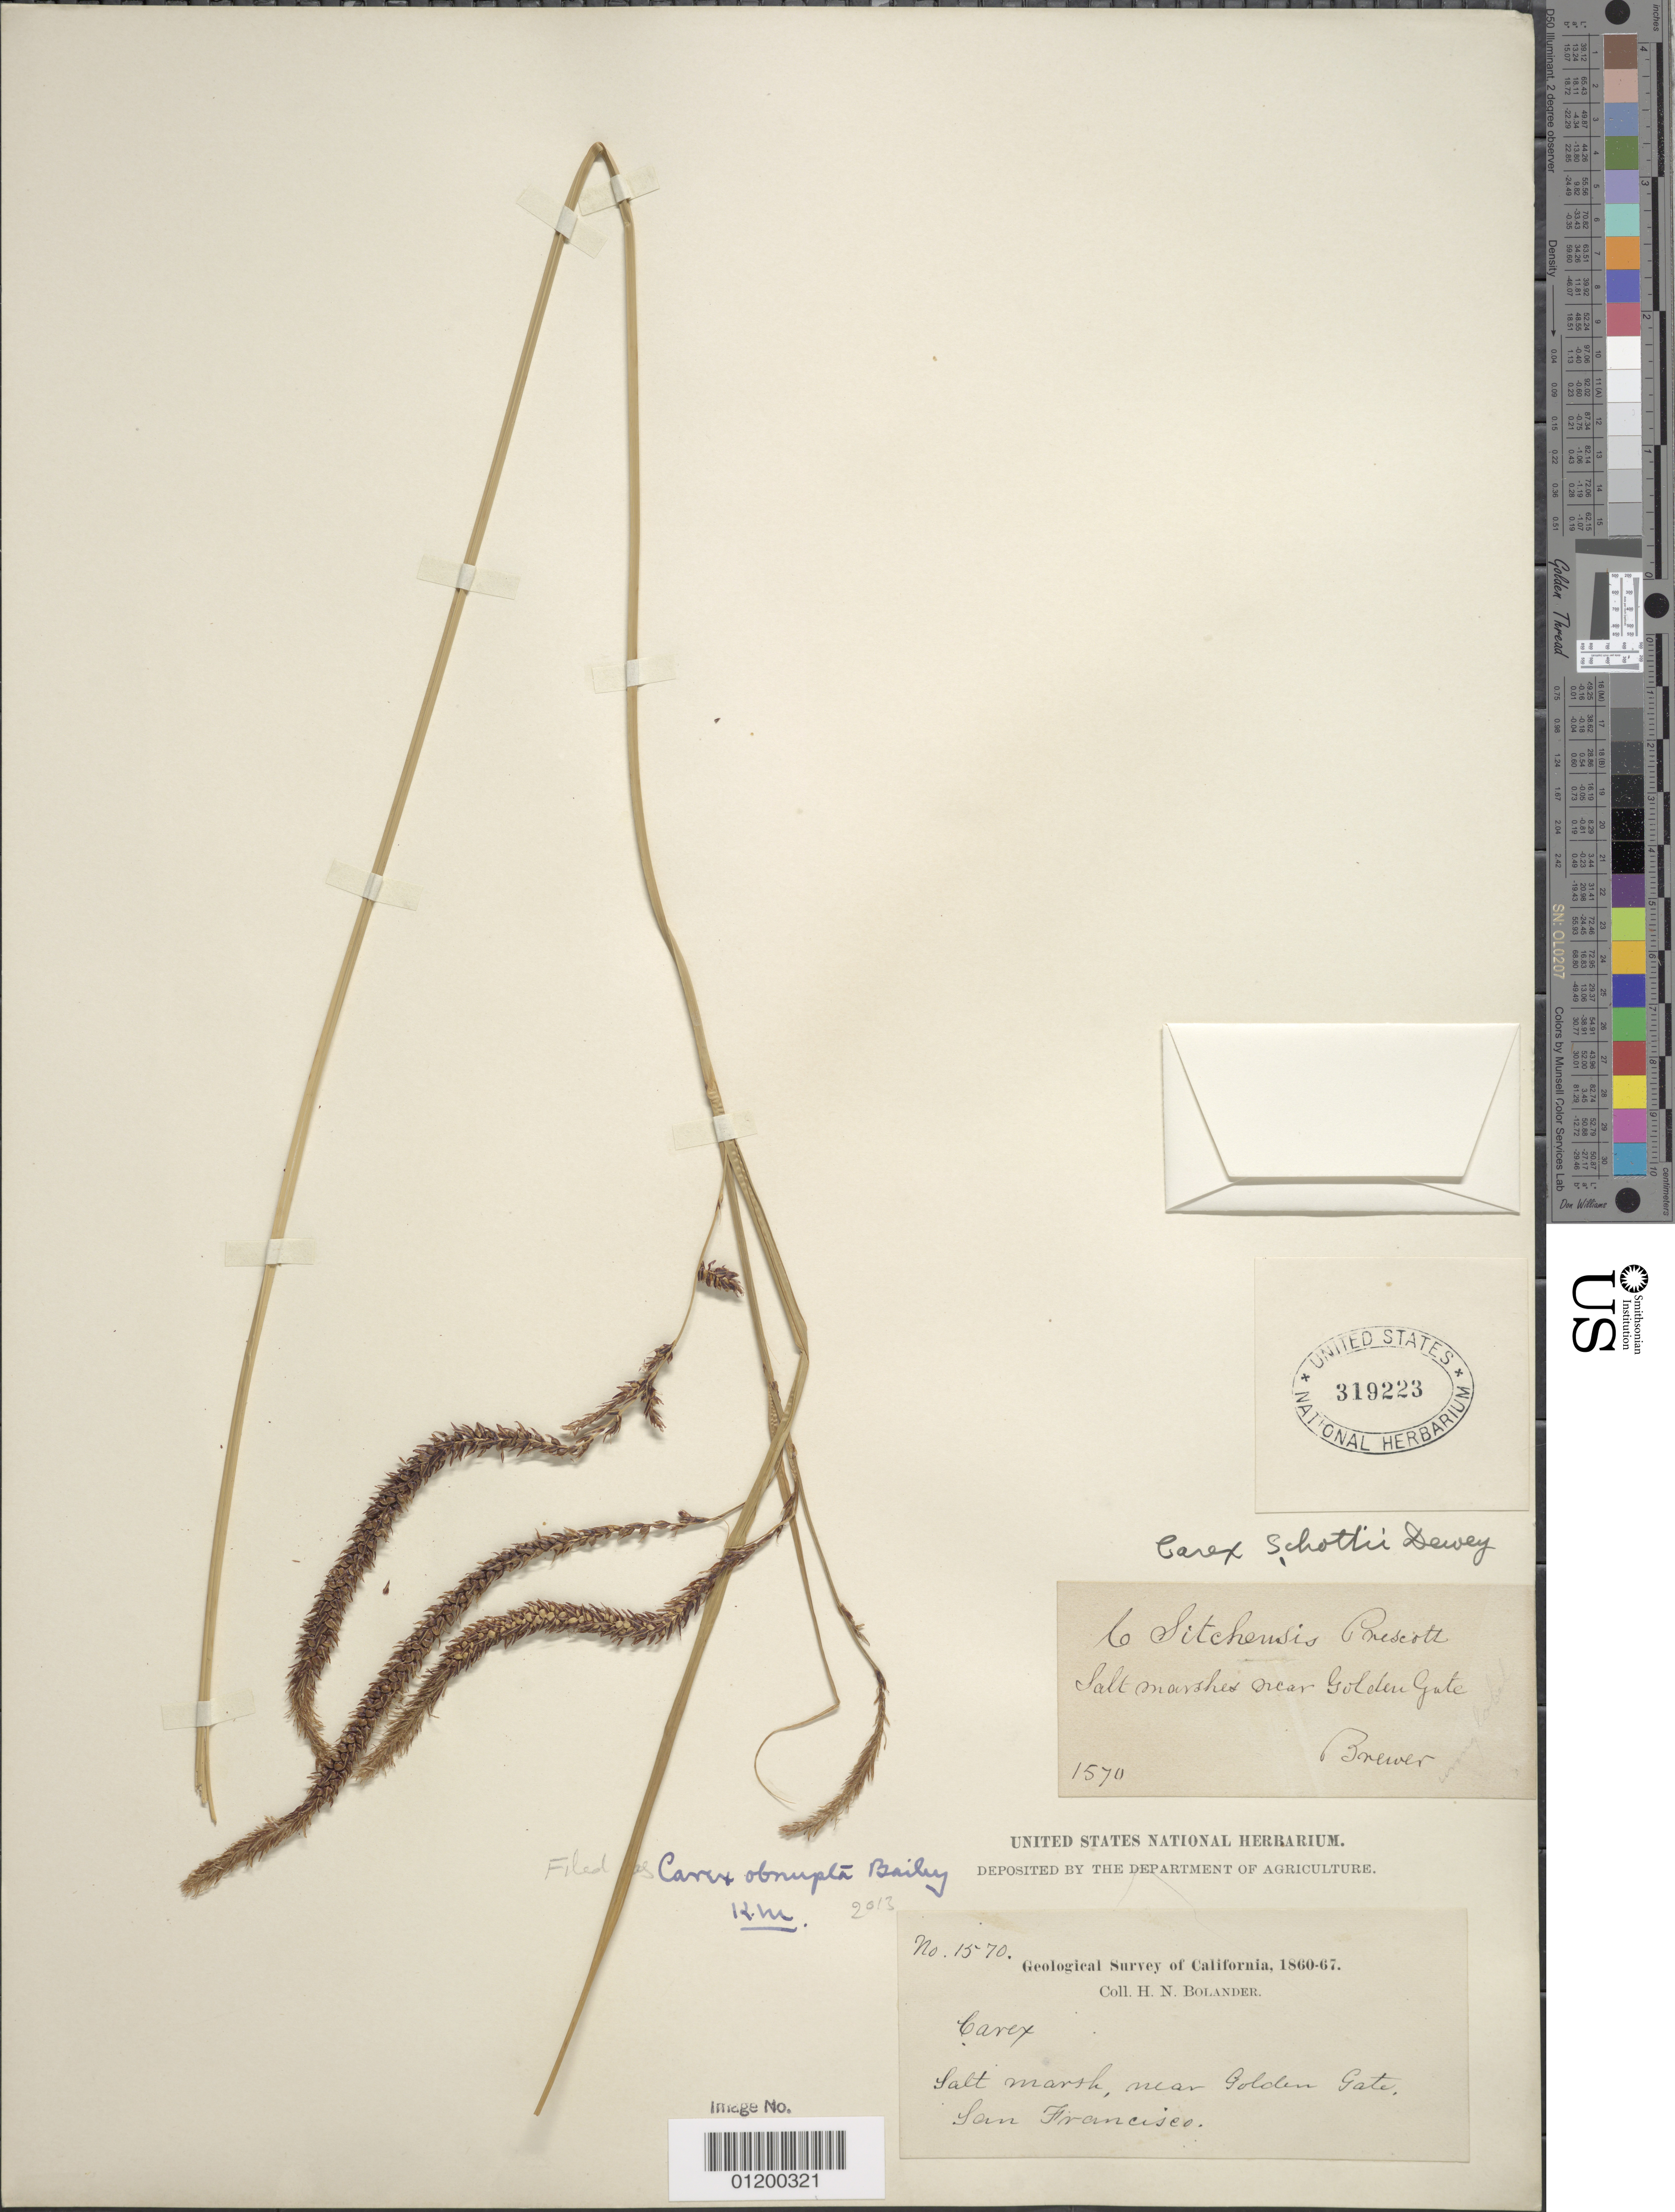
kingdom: Plantae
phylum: Tracheophyta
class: Liliopsida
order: Poales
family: Cyperaceae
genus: Carex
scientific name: Carex obnupta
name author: L.H. Bailey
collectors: H. Bolander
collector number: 1570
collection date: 1860/1867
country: United States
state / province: California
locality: Salt marshe, near Golden Gate,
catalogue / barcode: US 319223